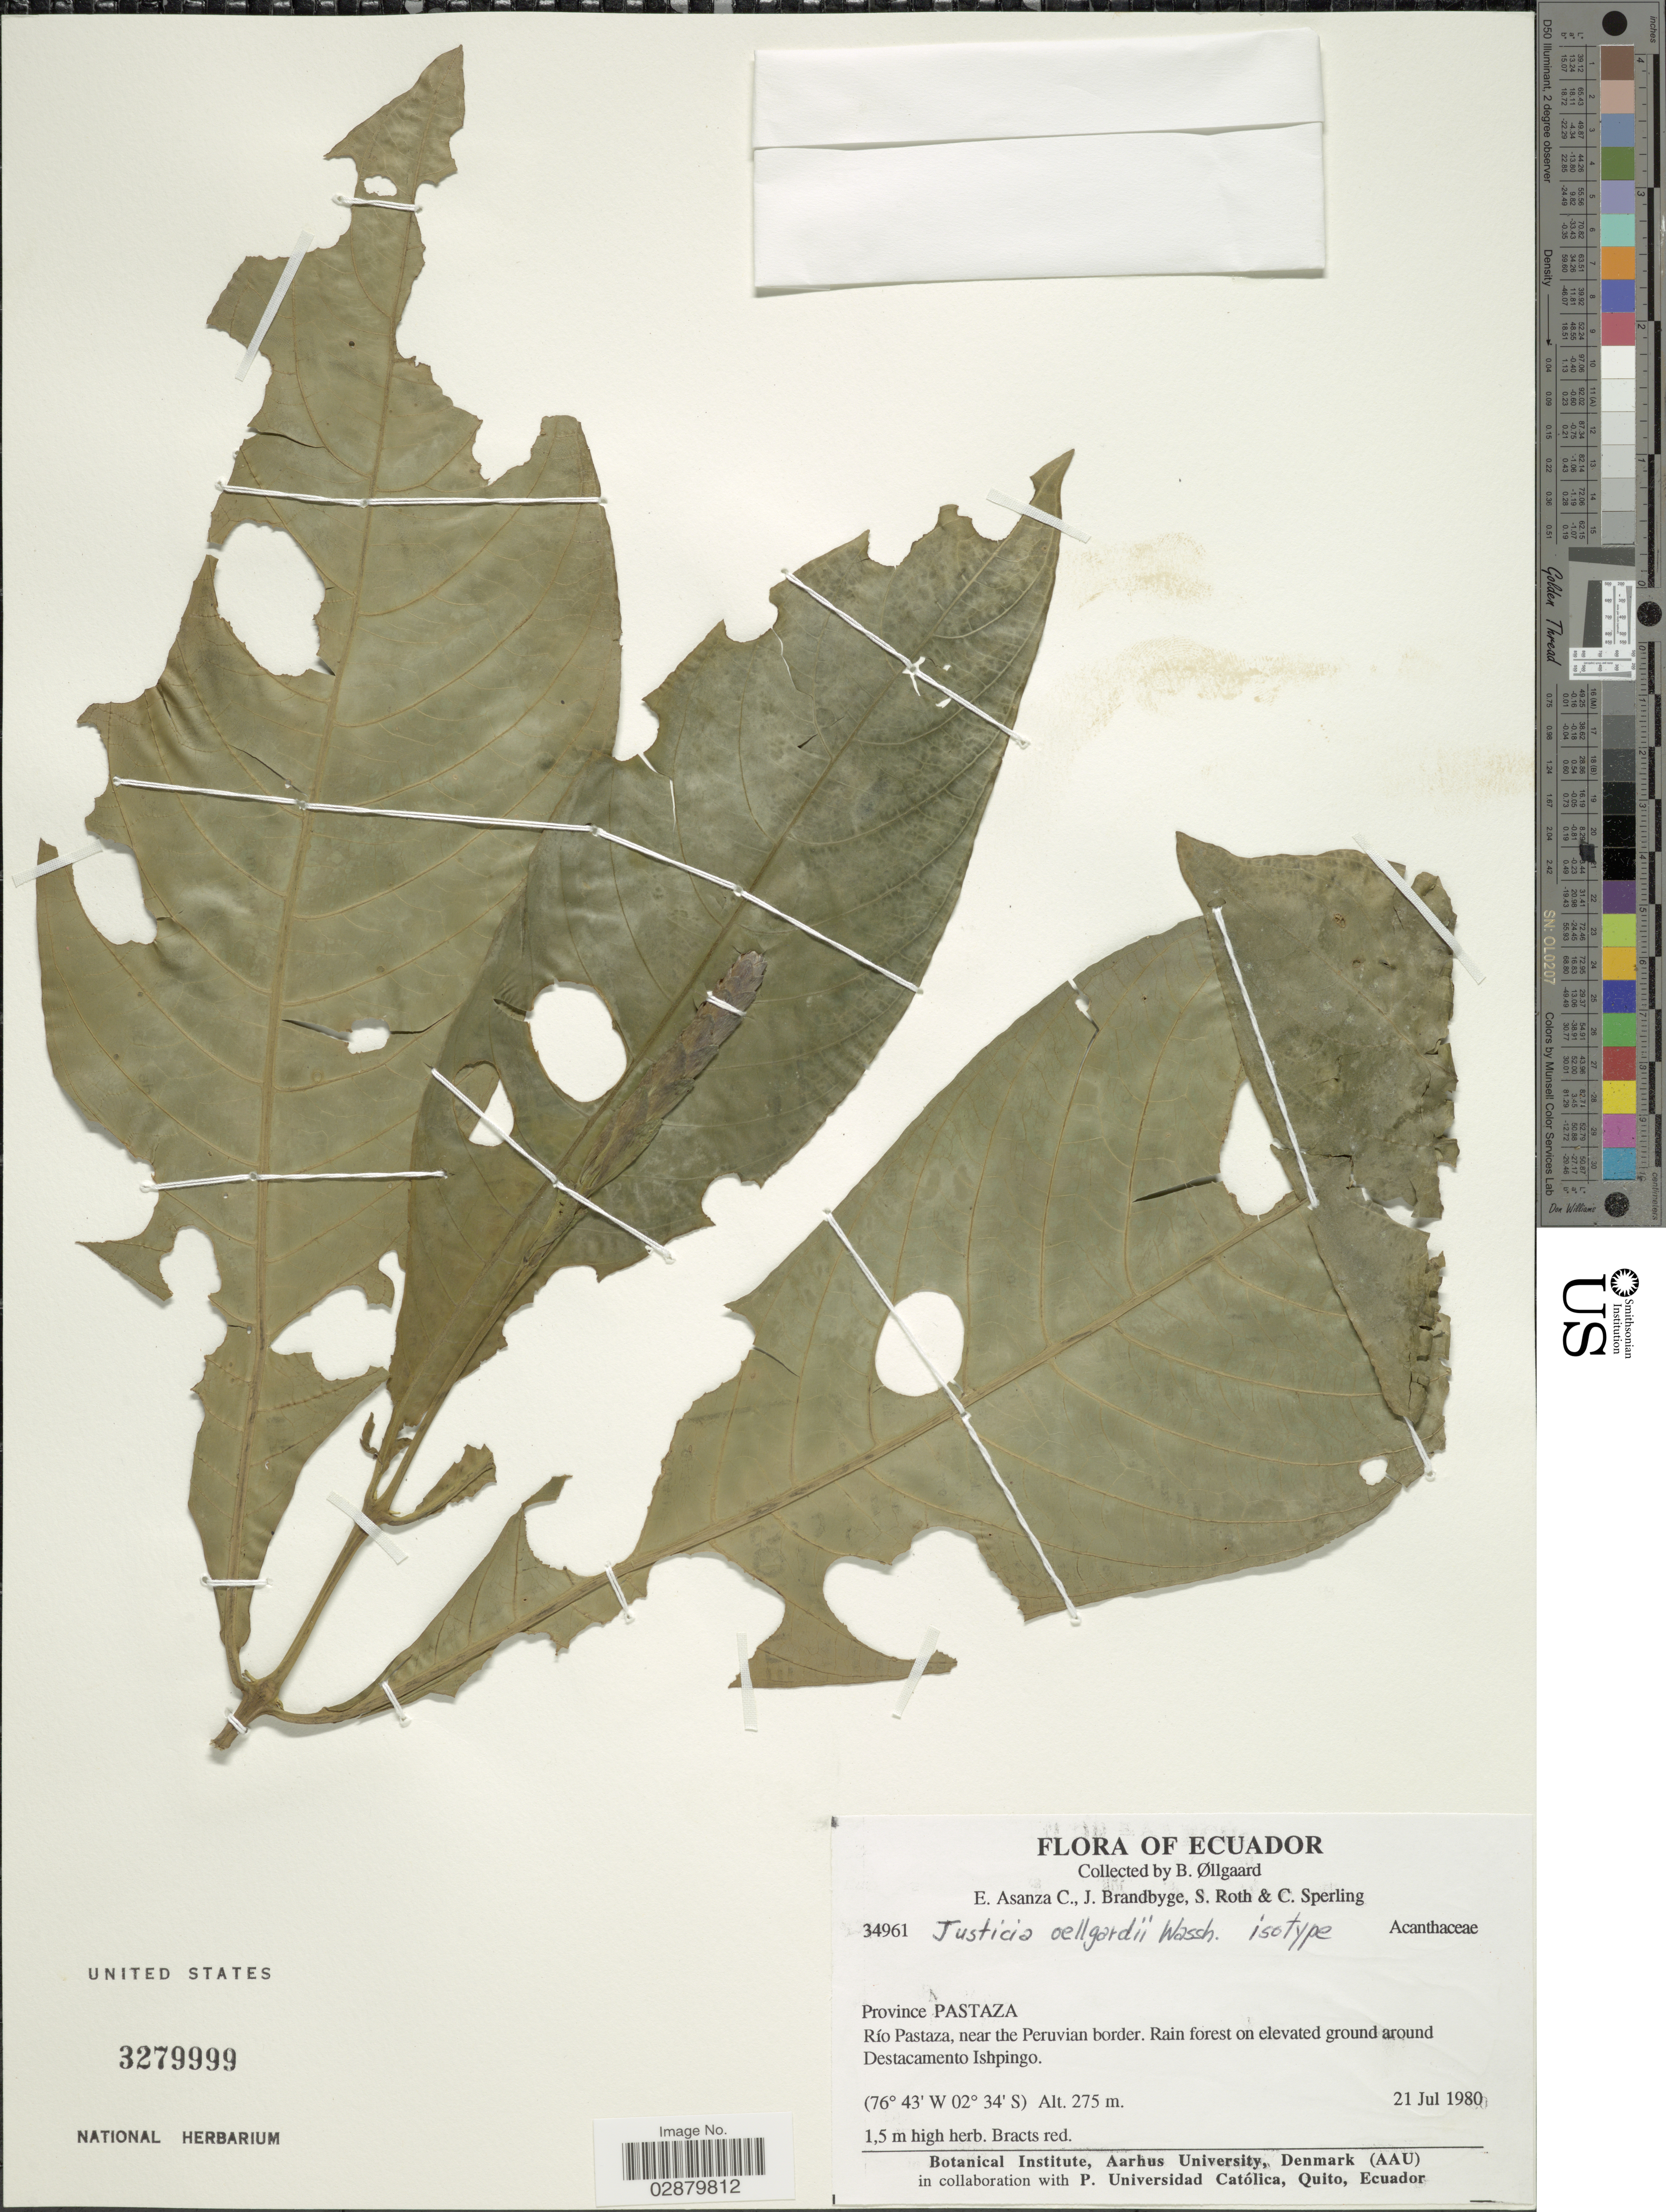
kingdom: Plantae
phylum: Tracheophyta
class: Magnoliopsida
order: Lamiales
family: Acanthaceae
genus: Justicia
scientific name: Justicia oellgaardii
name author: Wassh.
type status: Isotype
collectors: B. Øllgaard, E. Asanza, J. Brandbyge, S. Roth & C. Sperling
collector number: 34961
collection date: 1980-07-21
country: Ecuador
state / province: Pastaza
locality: Río Pastaza, near the Peruvian border. Destacamento Ishpingo.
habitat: Rain forest on elevated ground.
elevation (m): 275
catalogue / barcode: US 3279999